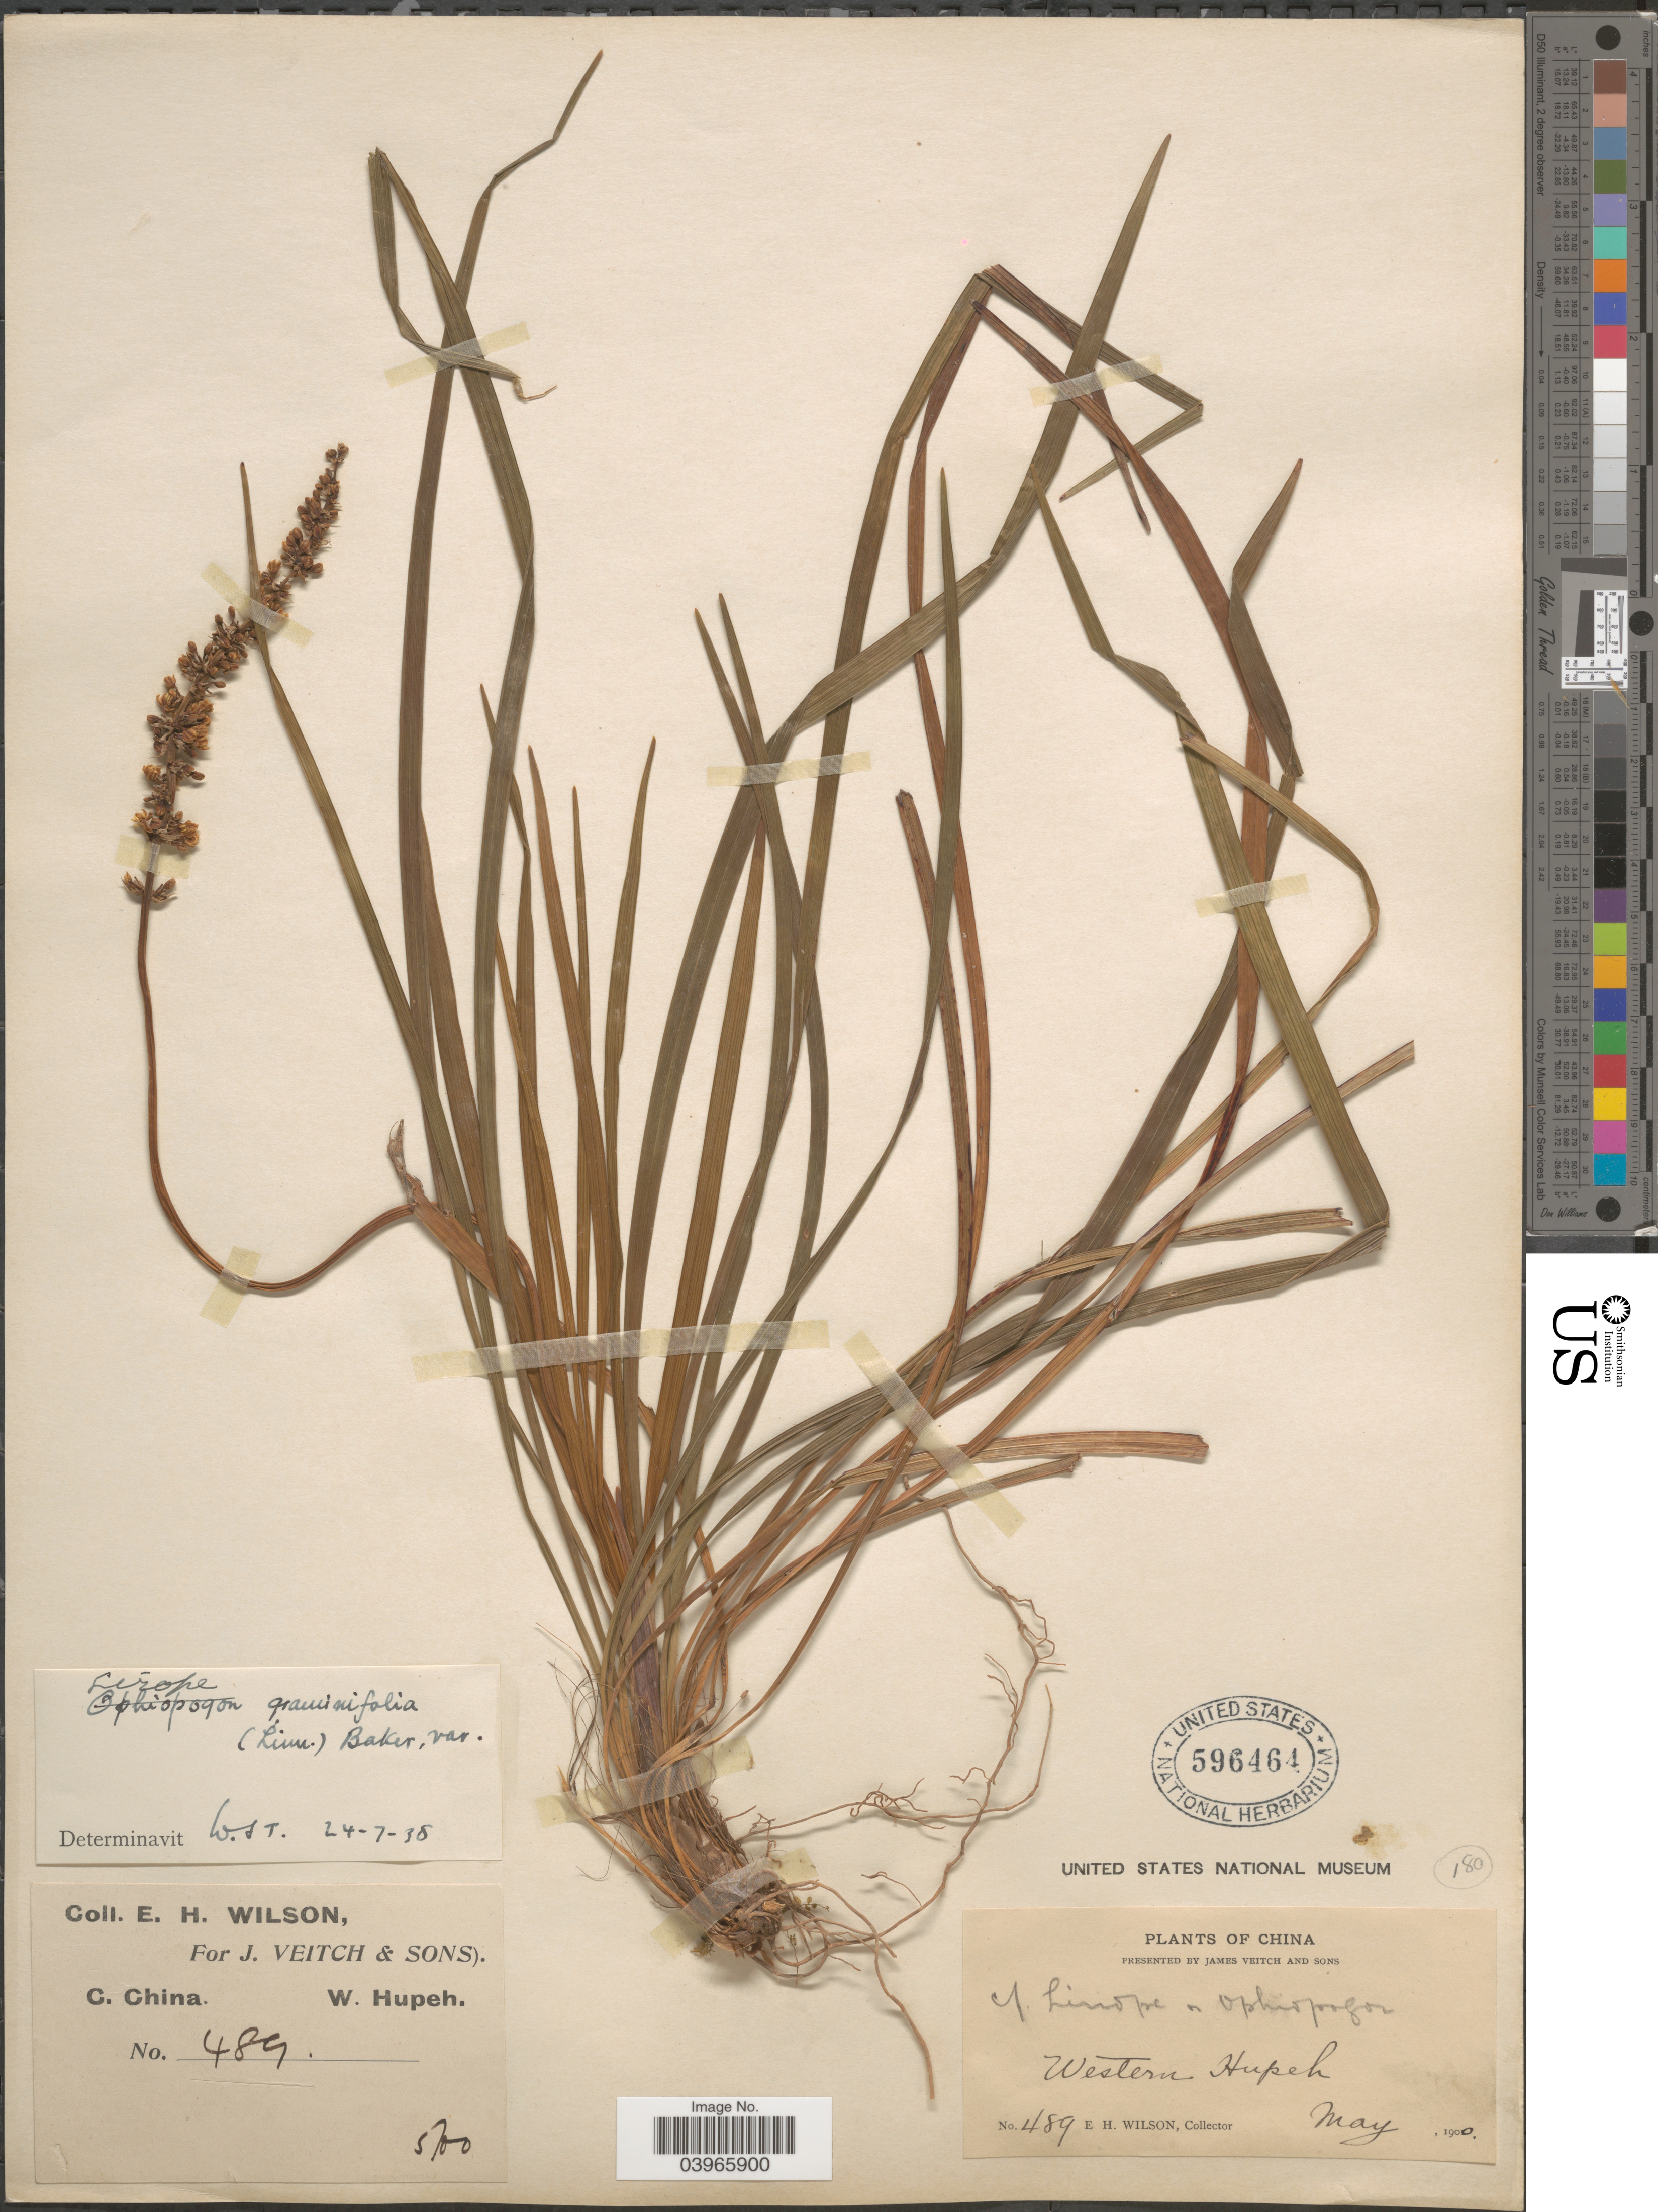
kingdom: Plantae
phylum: Tracheophyta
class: Liliopsida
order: Asparagales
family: Asparagaceae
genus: Liriope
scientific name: Liriope graminifolia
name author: (L.) Baker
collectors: E. Wilson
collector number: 489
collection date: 1900-05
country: China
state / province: Hubei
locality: C. China. Western Hupeh.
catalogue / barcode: US 596464